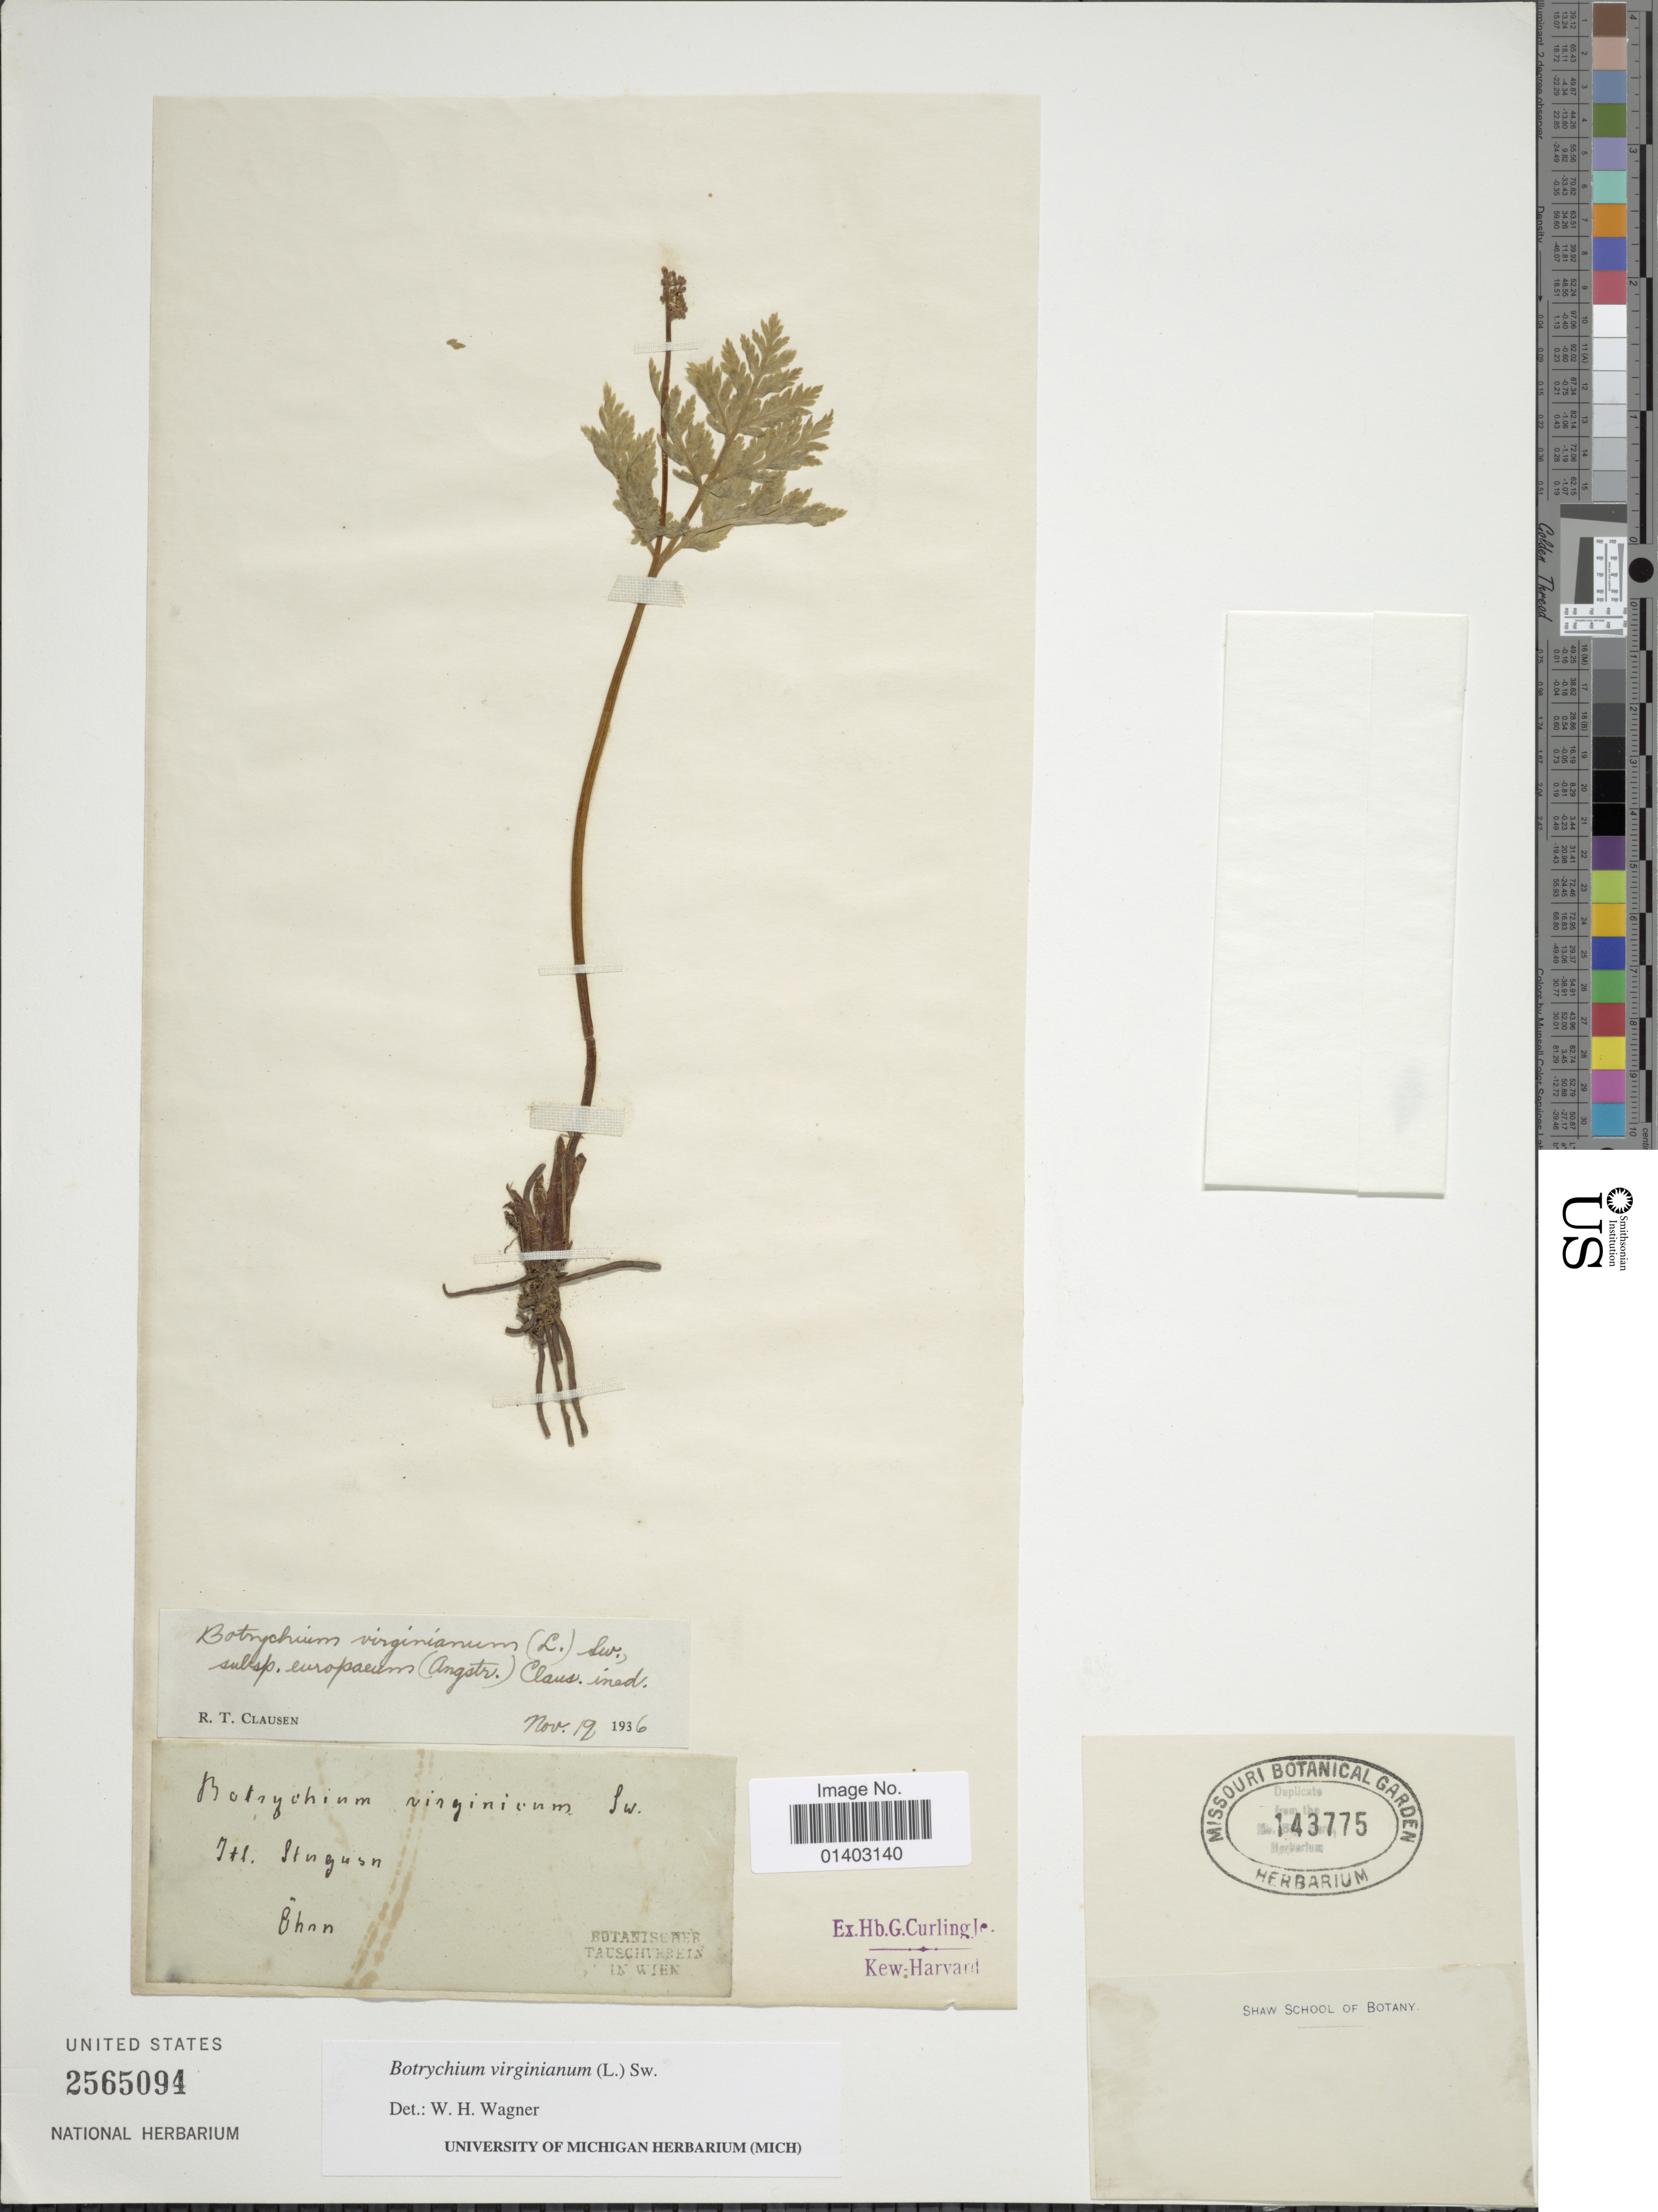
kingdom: Plantae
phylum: Tracheophyta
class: Polypodiopsida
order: Ophioglossales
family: Ophioglossaceae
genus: Botrychium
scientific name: Botrychium virginianum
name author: (L.) Sw.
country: Sweden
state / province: Jämtland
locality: Stugun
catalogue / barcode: US 2565094